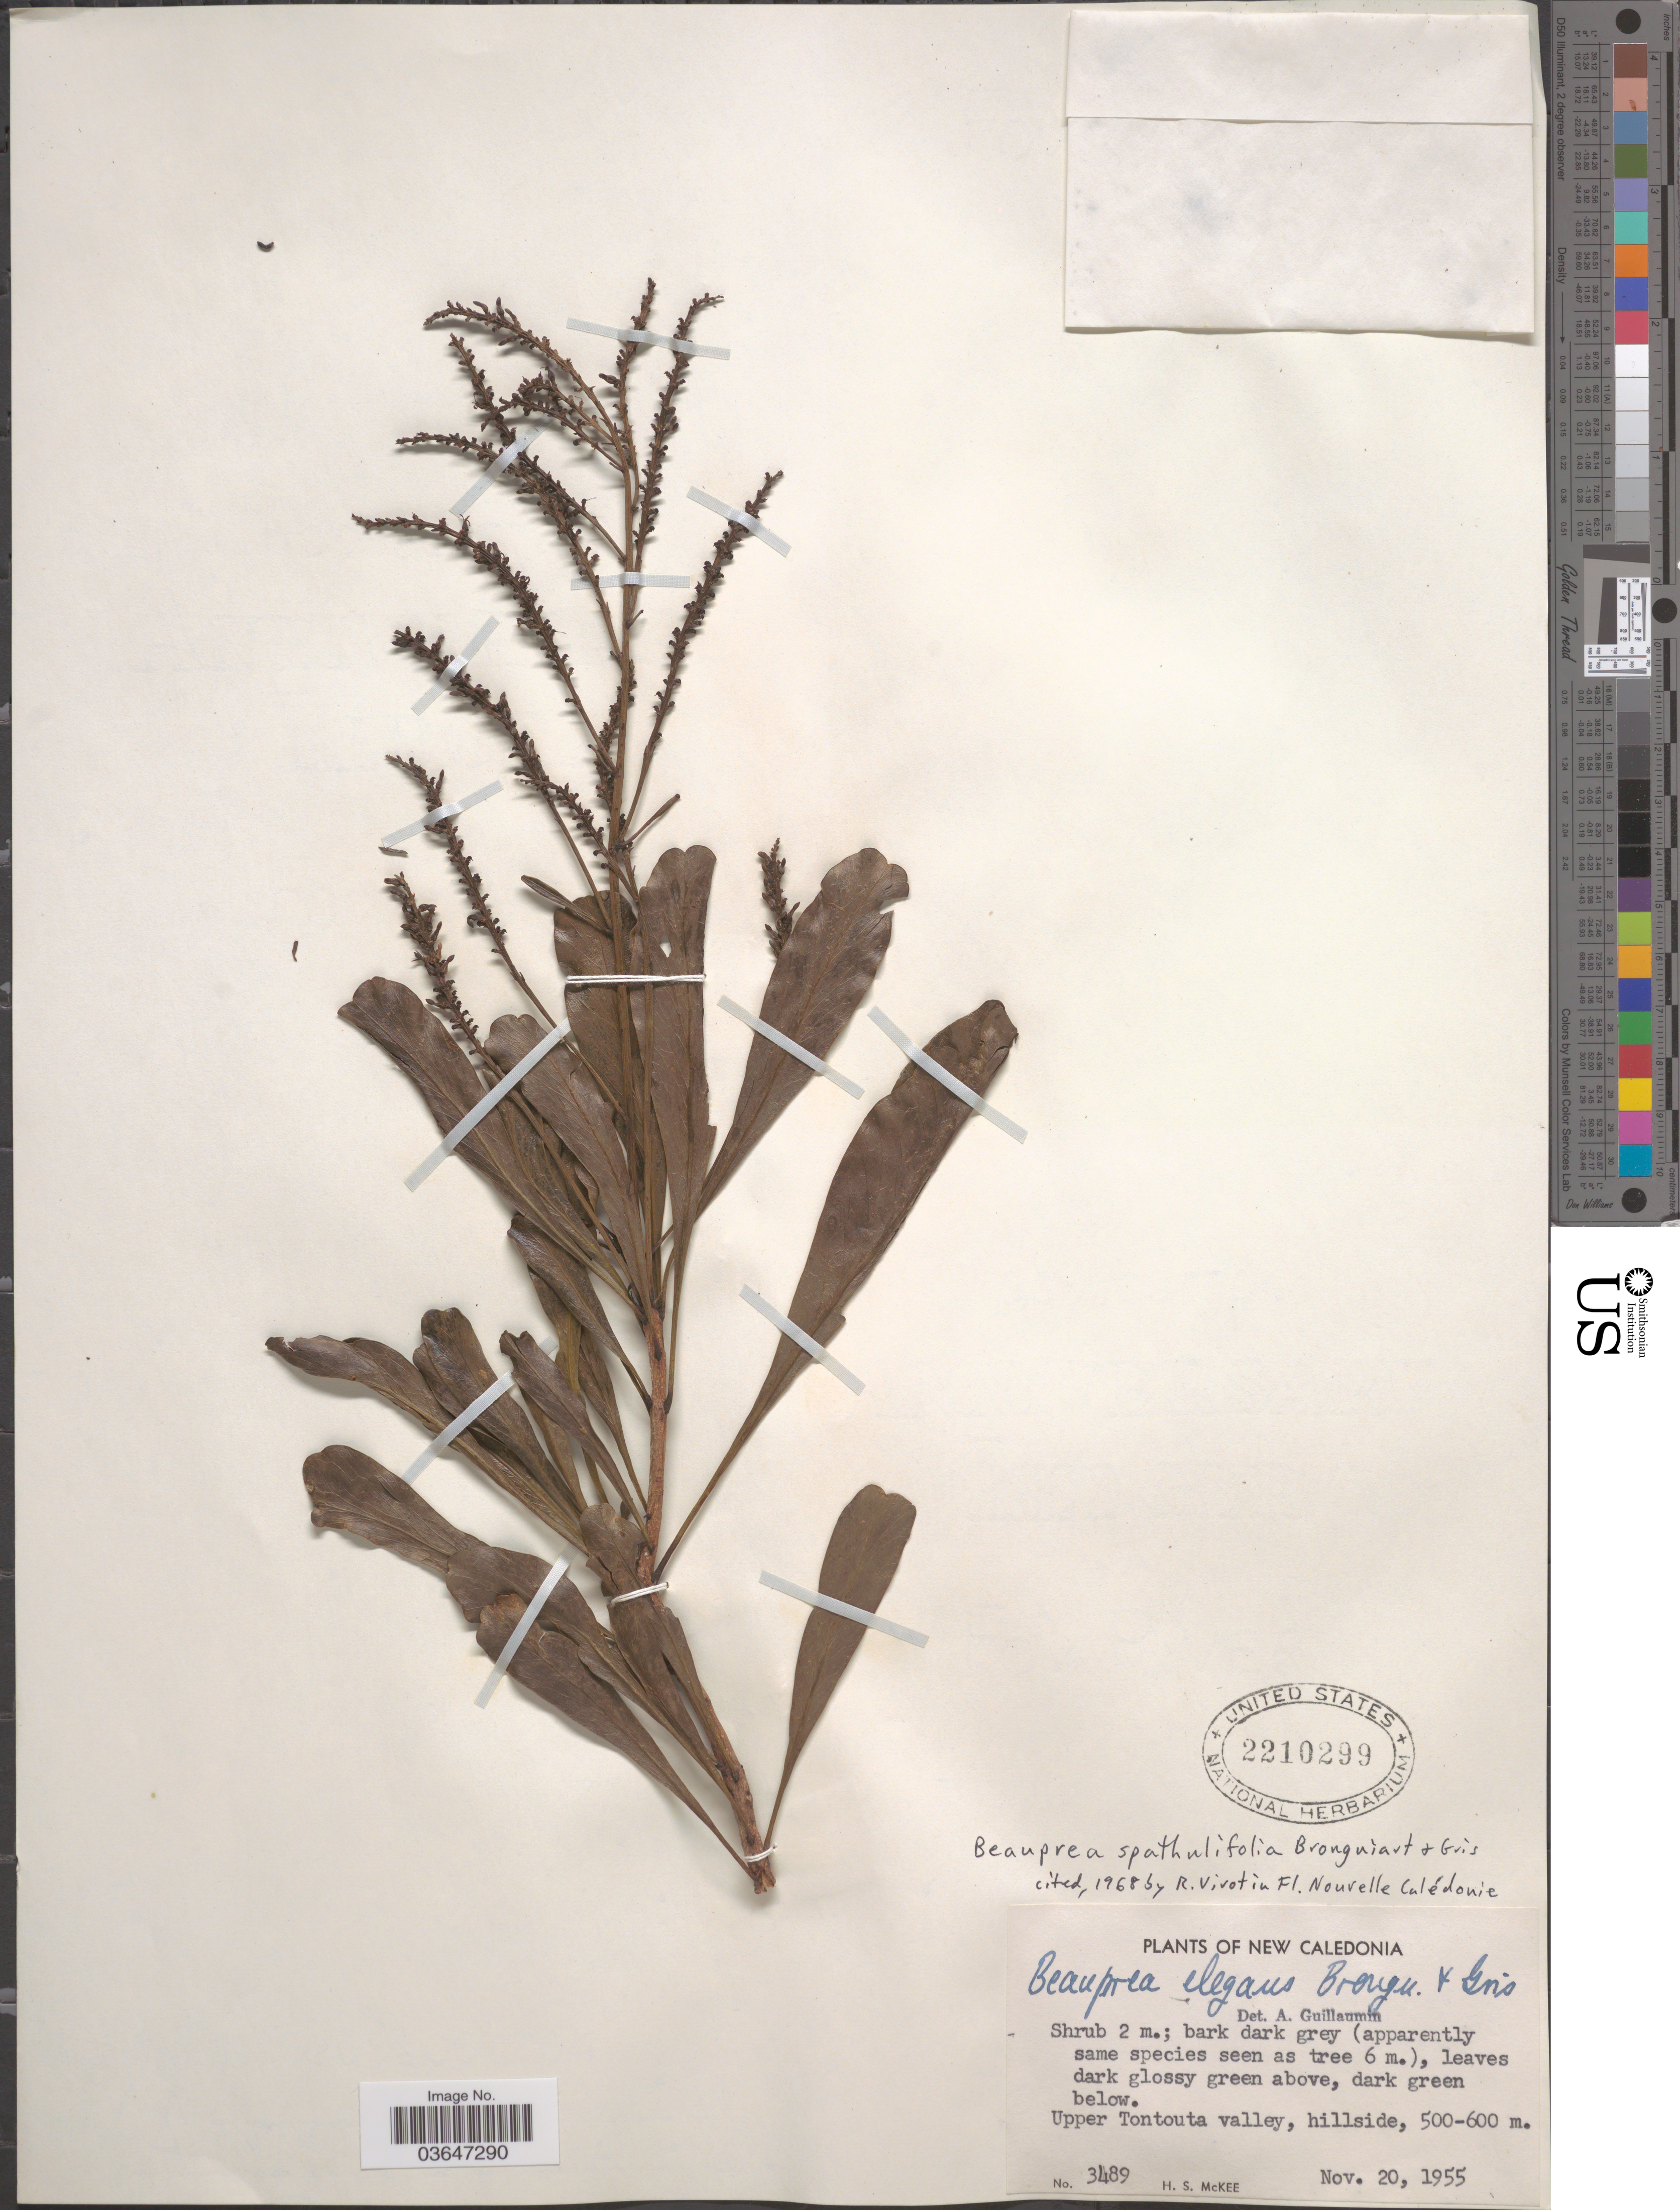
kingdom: Plantae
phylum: Tracheophyta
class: Magnoliopsida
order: Proteales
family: Proteaceae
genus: Beauprea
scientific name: Beauprea spathulifolia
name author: Brongn. & Gris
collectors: H. S. McKee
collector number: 3489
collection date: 1955-11-20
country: New Caledonia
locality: Upper Tontouta valley, hillside.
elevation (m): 500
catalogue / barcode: US 2210299